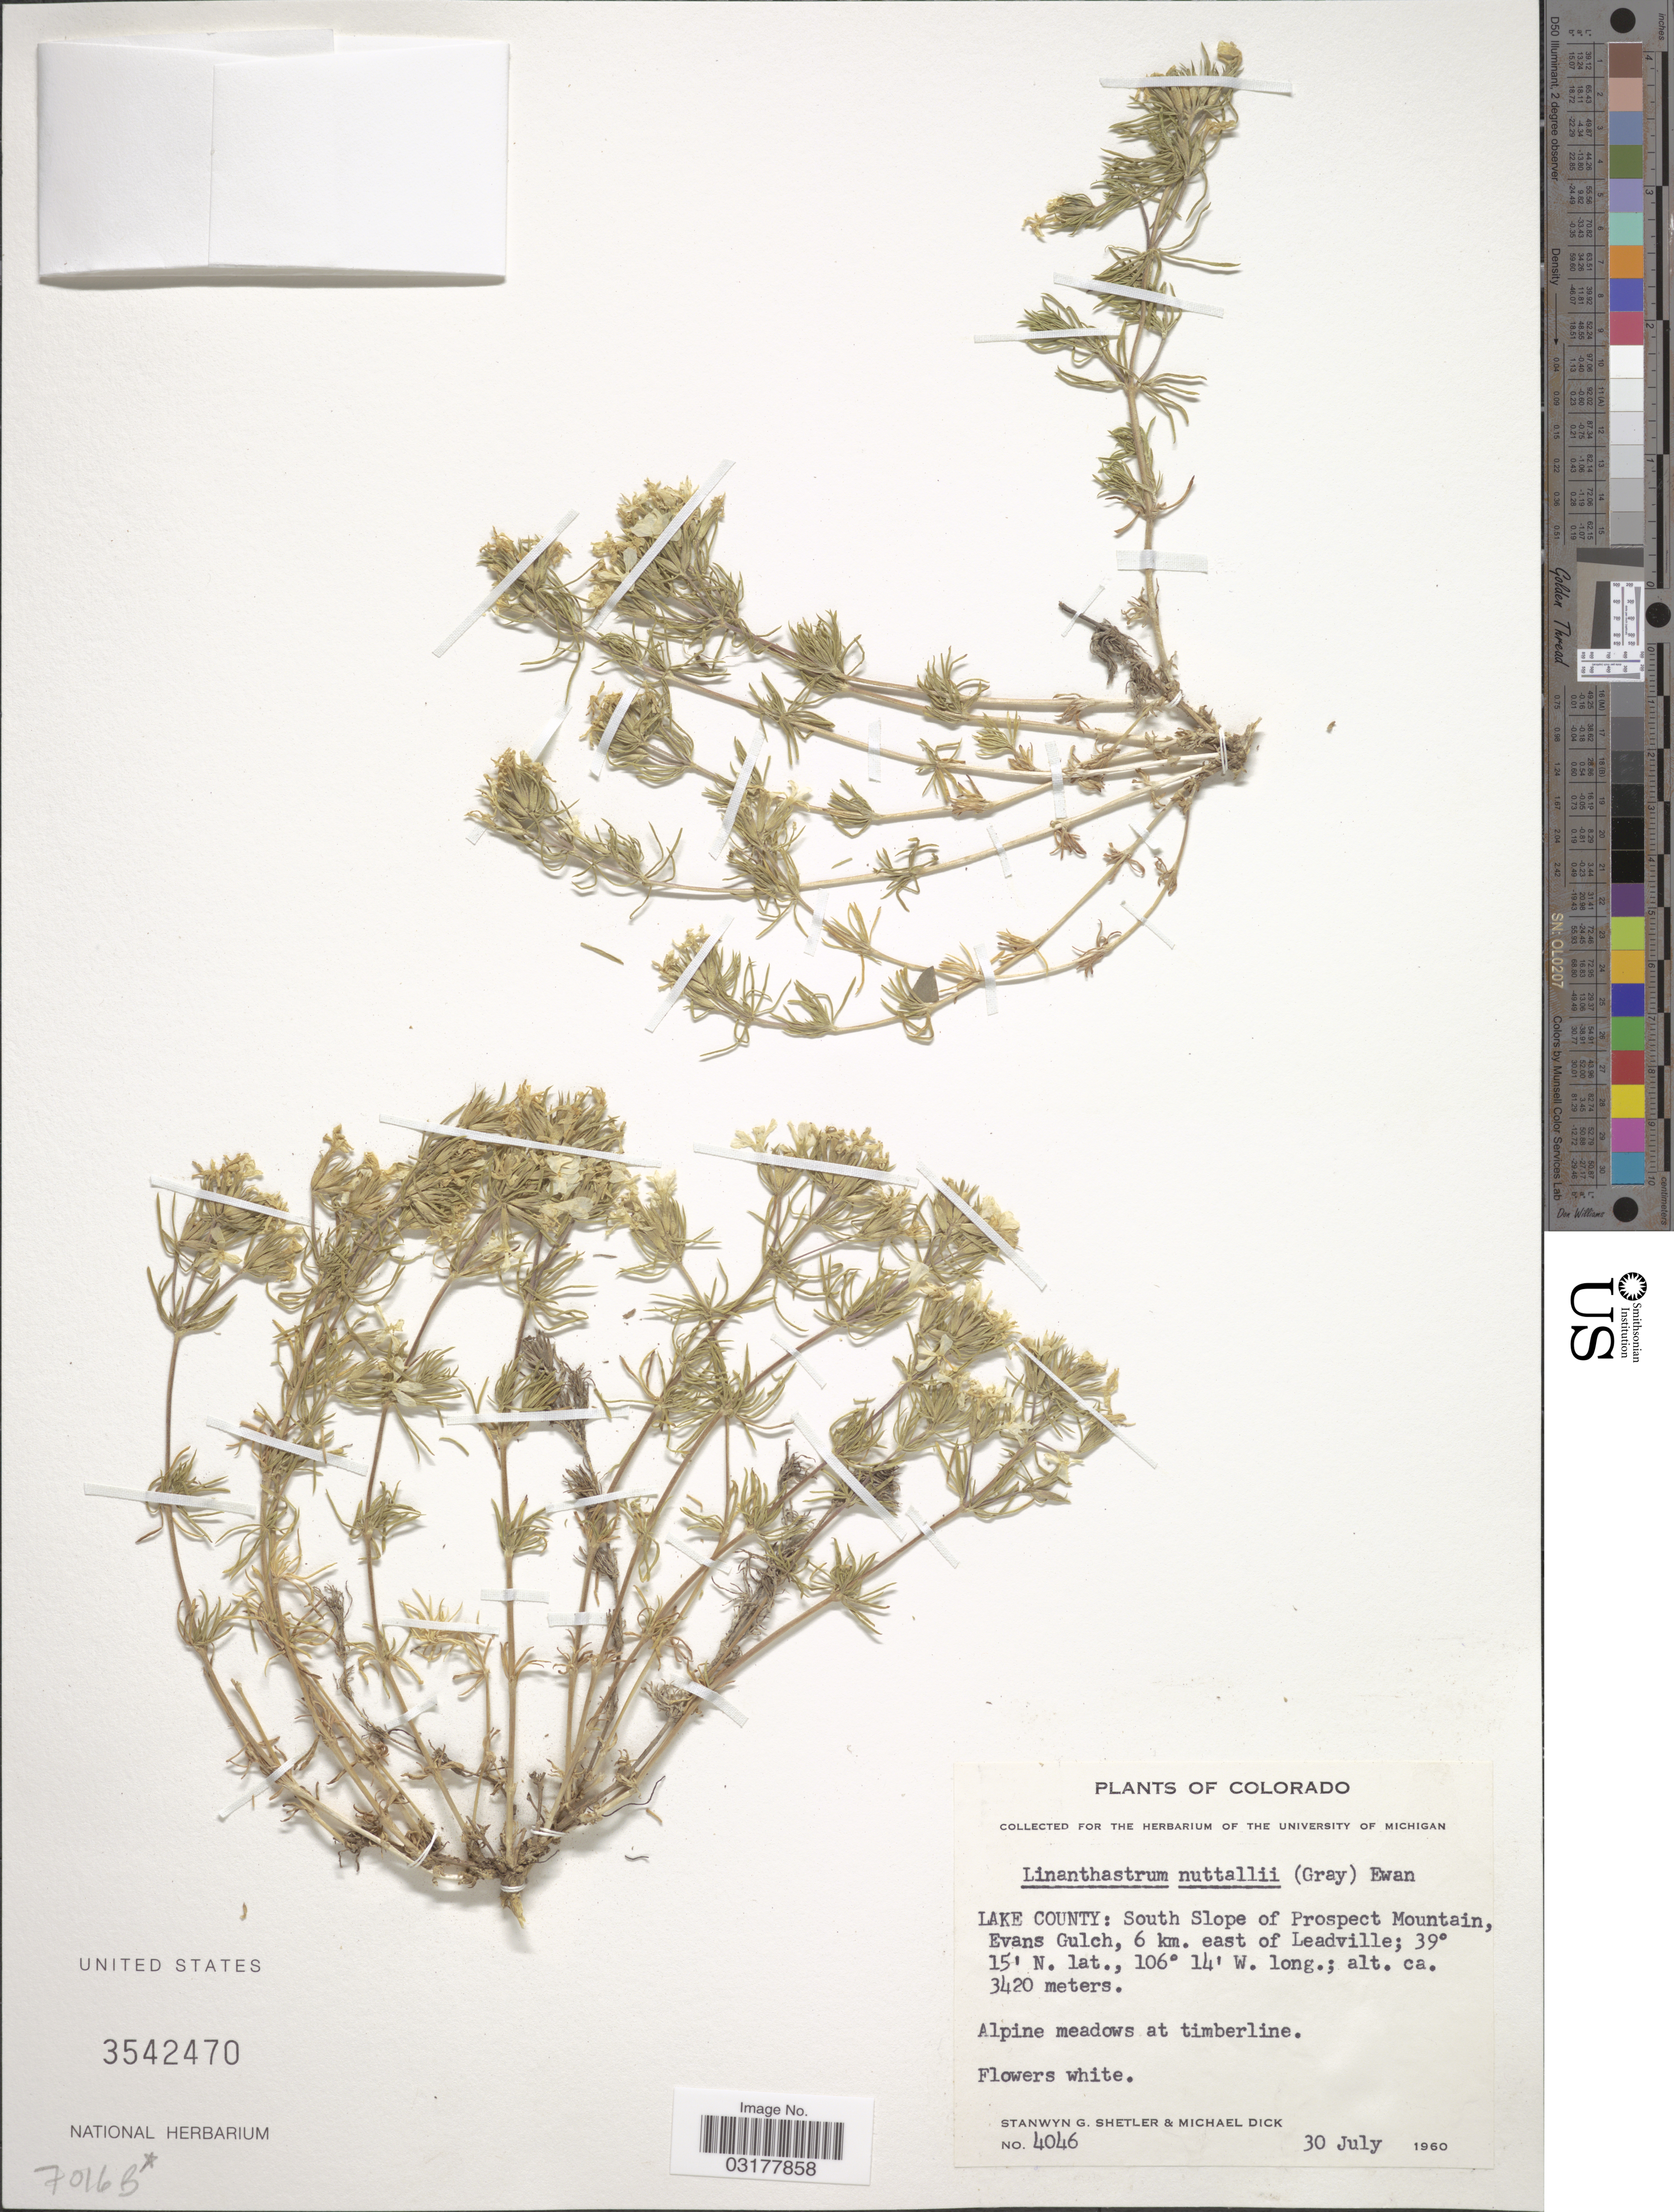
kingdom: Plantae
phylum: Tracheophyta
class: Magnoliopsida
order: Ericales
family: Polemoniaceae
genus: Leptosiphon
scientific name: Leptosiphon nuttallii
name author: (A. Gray) J.M. Porter & L.A. Johnson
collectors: S. Shetler & M. Dick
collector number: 4046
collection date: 1960-07-30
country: United States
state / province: Colorado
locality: Lake County: South Slope of Prospect Mountain, Evans Gulch, 6 km. east of Leadville.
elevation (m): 3420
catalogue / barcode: US 3542470